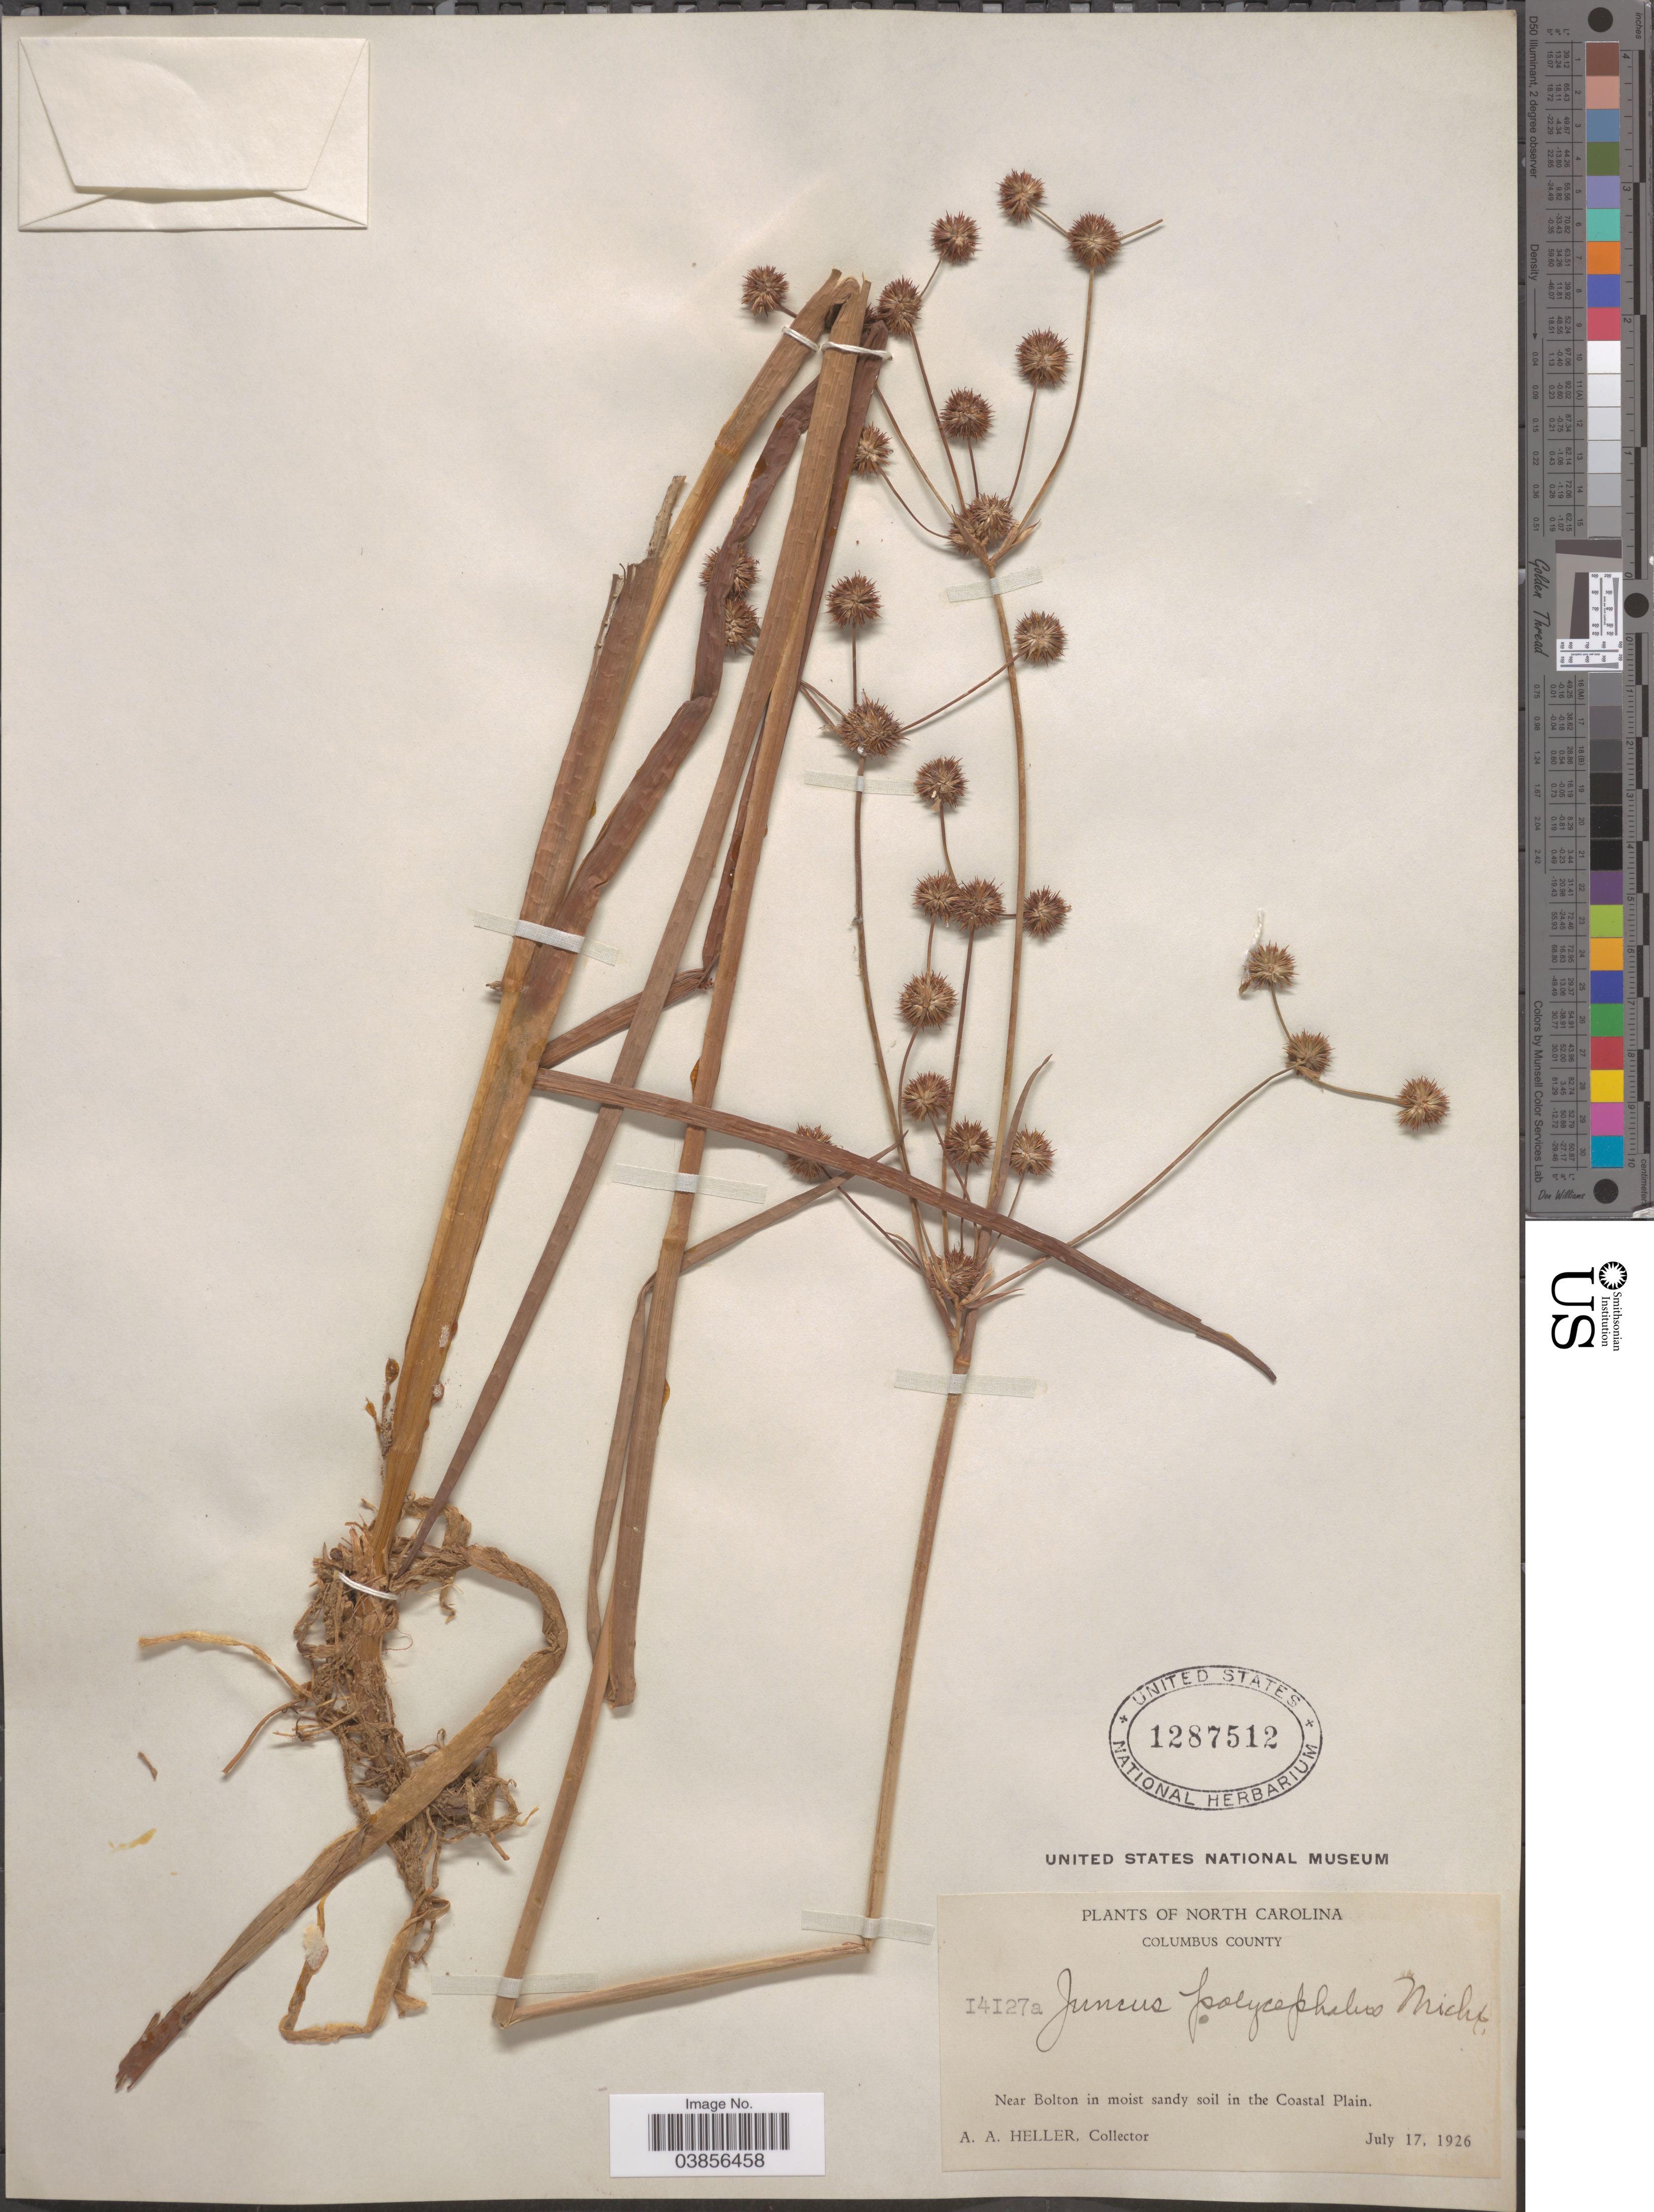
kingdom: Plantae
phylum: Tracheophyta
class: Liliopsida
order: Poales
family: Juncaceae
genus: Juncus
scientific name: Juncus polycephalus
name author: Michx.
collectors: A. A. Heller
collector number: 14127a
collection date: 1926-07-17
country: United States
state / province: North Carolina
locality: Columbus County. Near Bolton in moist sandy soil in the Coastal Plain.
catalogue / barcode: US 1287512